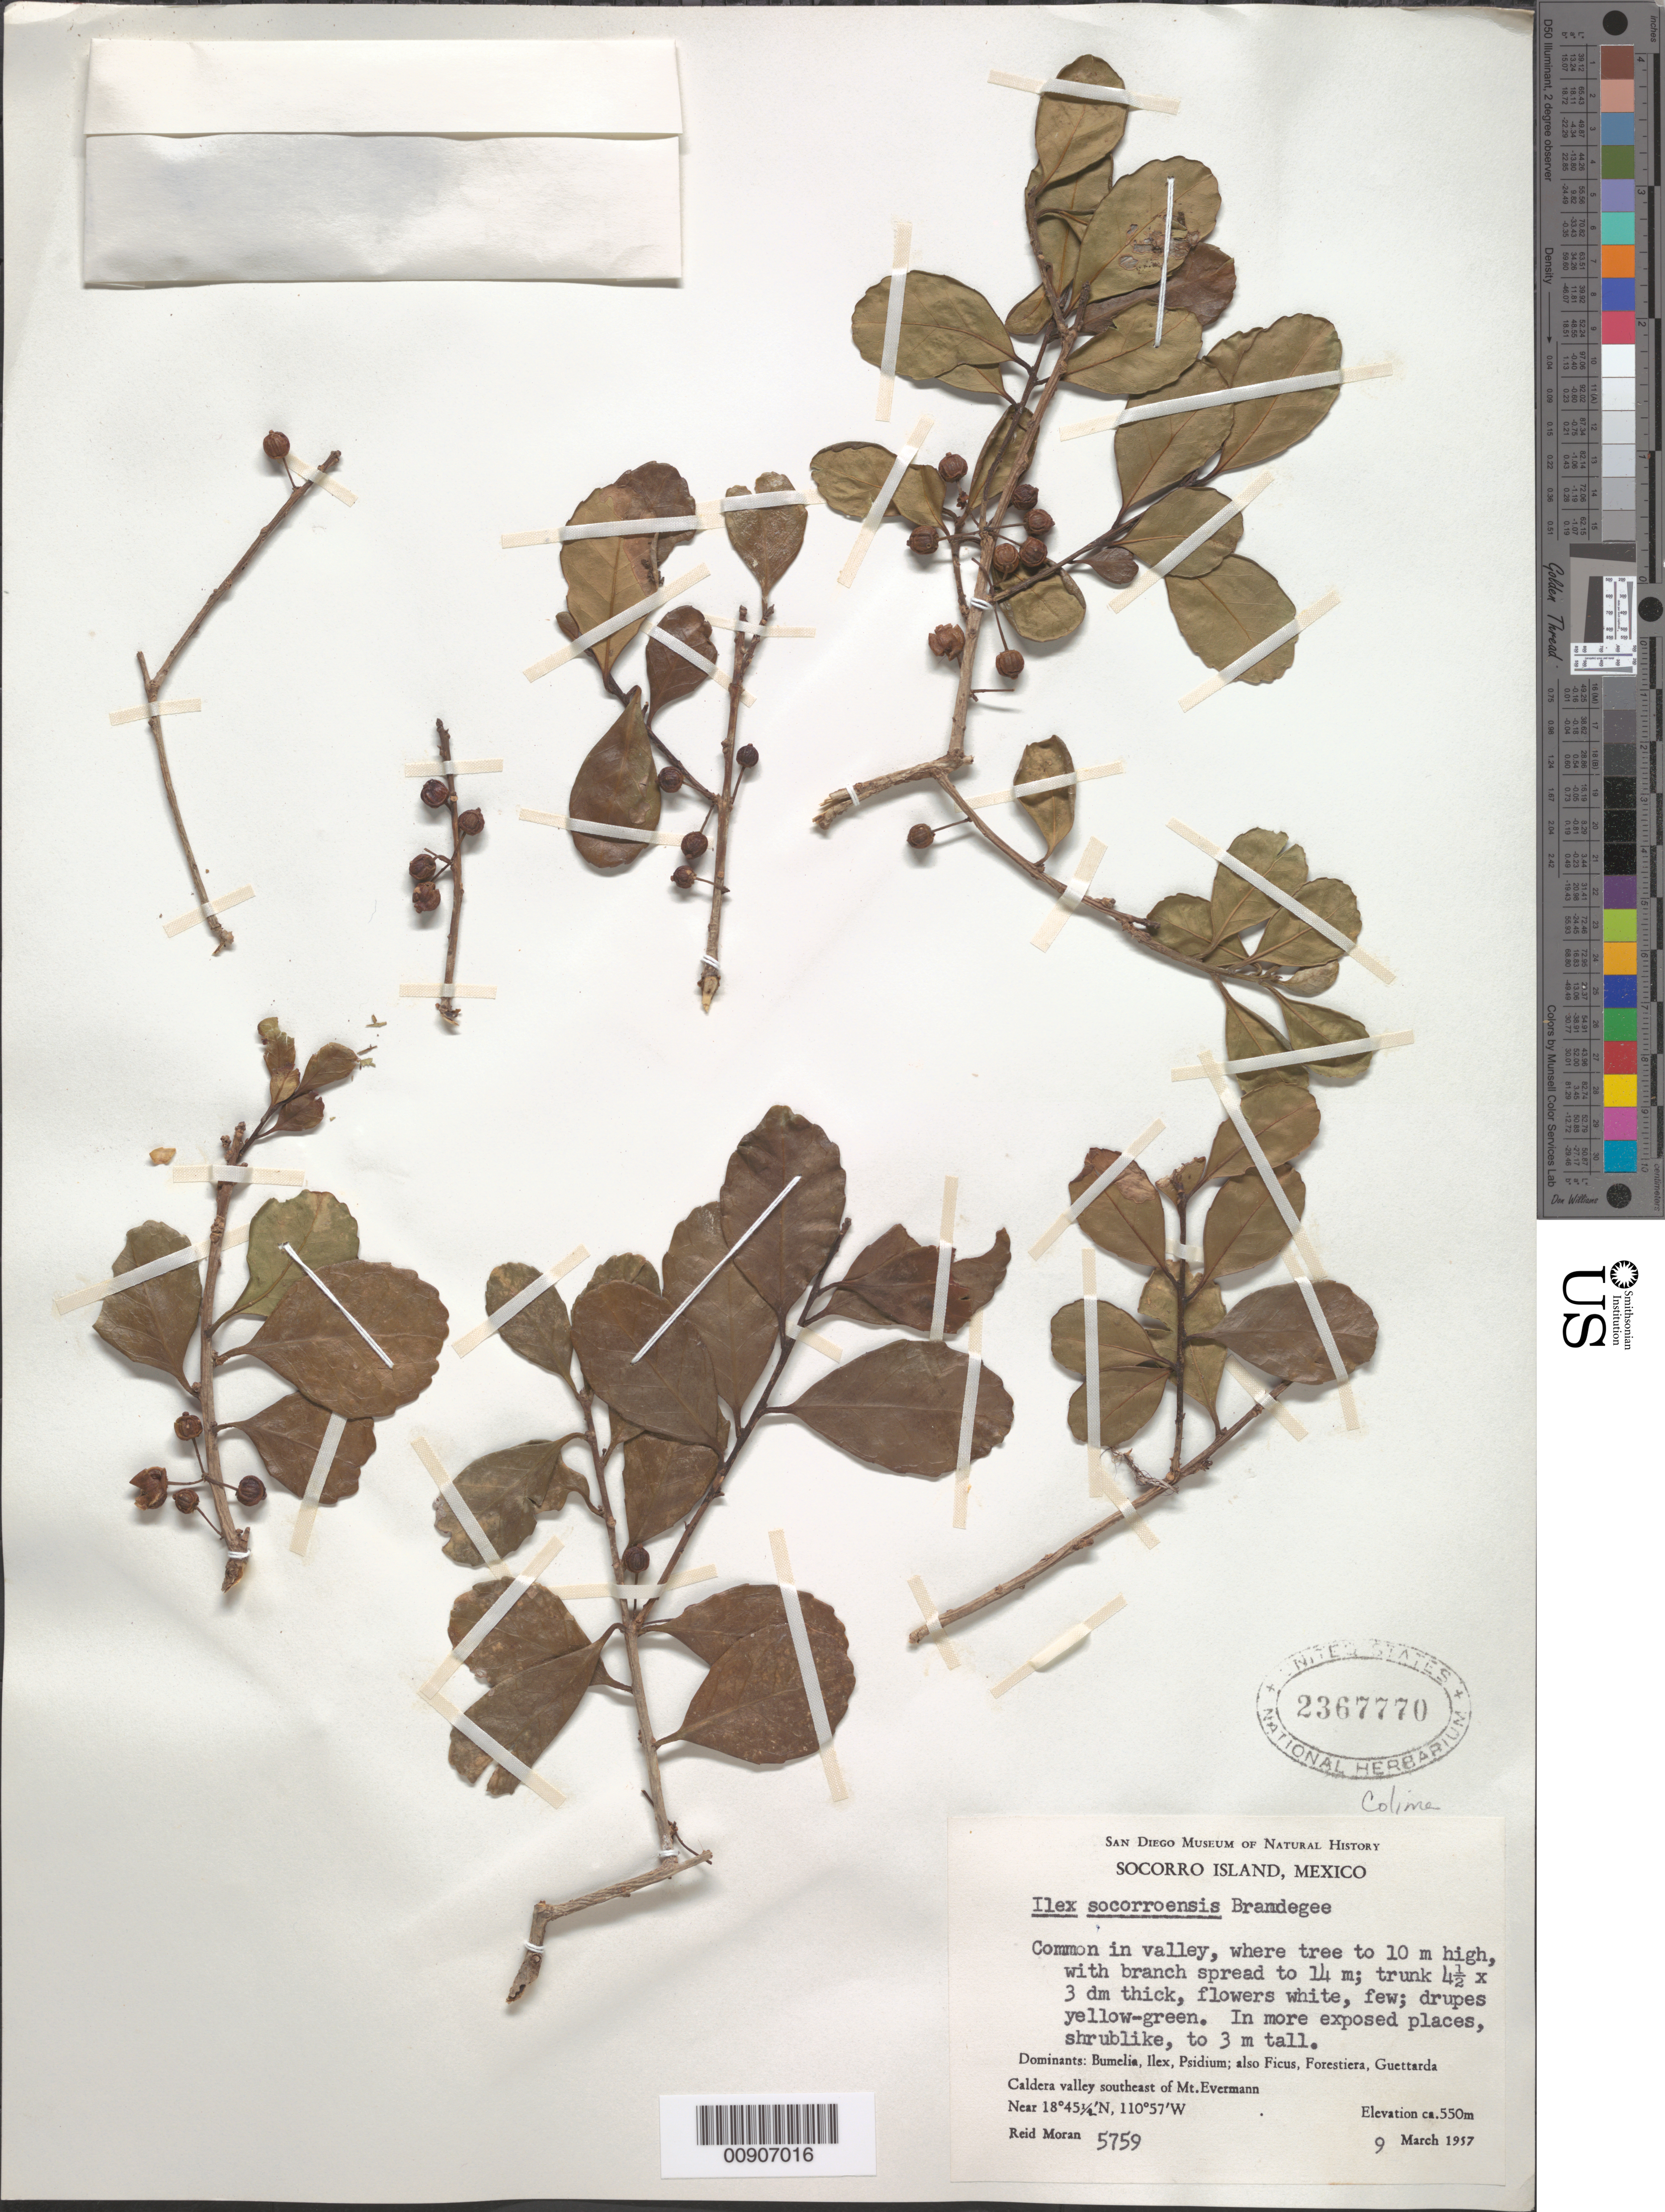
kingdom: Plantae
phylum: Tracheophyta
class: Magnoliopsida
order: Aquifoliales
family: Aquifoliaceae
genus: Ilex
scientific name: Ilex socorroensis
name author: Brandegee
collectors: R. V. Moran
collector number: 5759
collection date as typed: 09 Mar 1957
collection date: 1957-03-09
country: Mexico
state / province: Colima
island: Socorro I.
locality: Socorro Island: Caldera valley southeast of Mt. Evermann.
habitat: Common in valley. Dominants: Bumelia, Ilex, Psidium; also Ficus, Forestiera, Guettarda.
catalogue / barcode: US 2367770